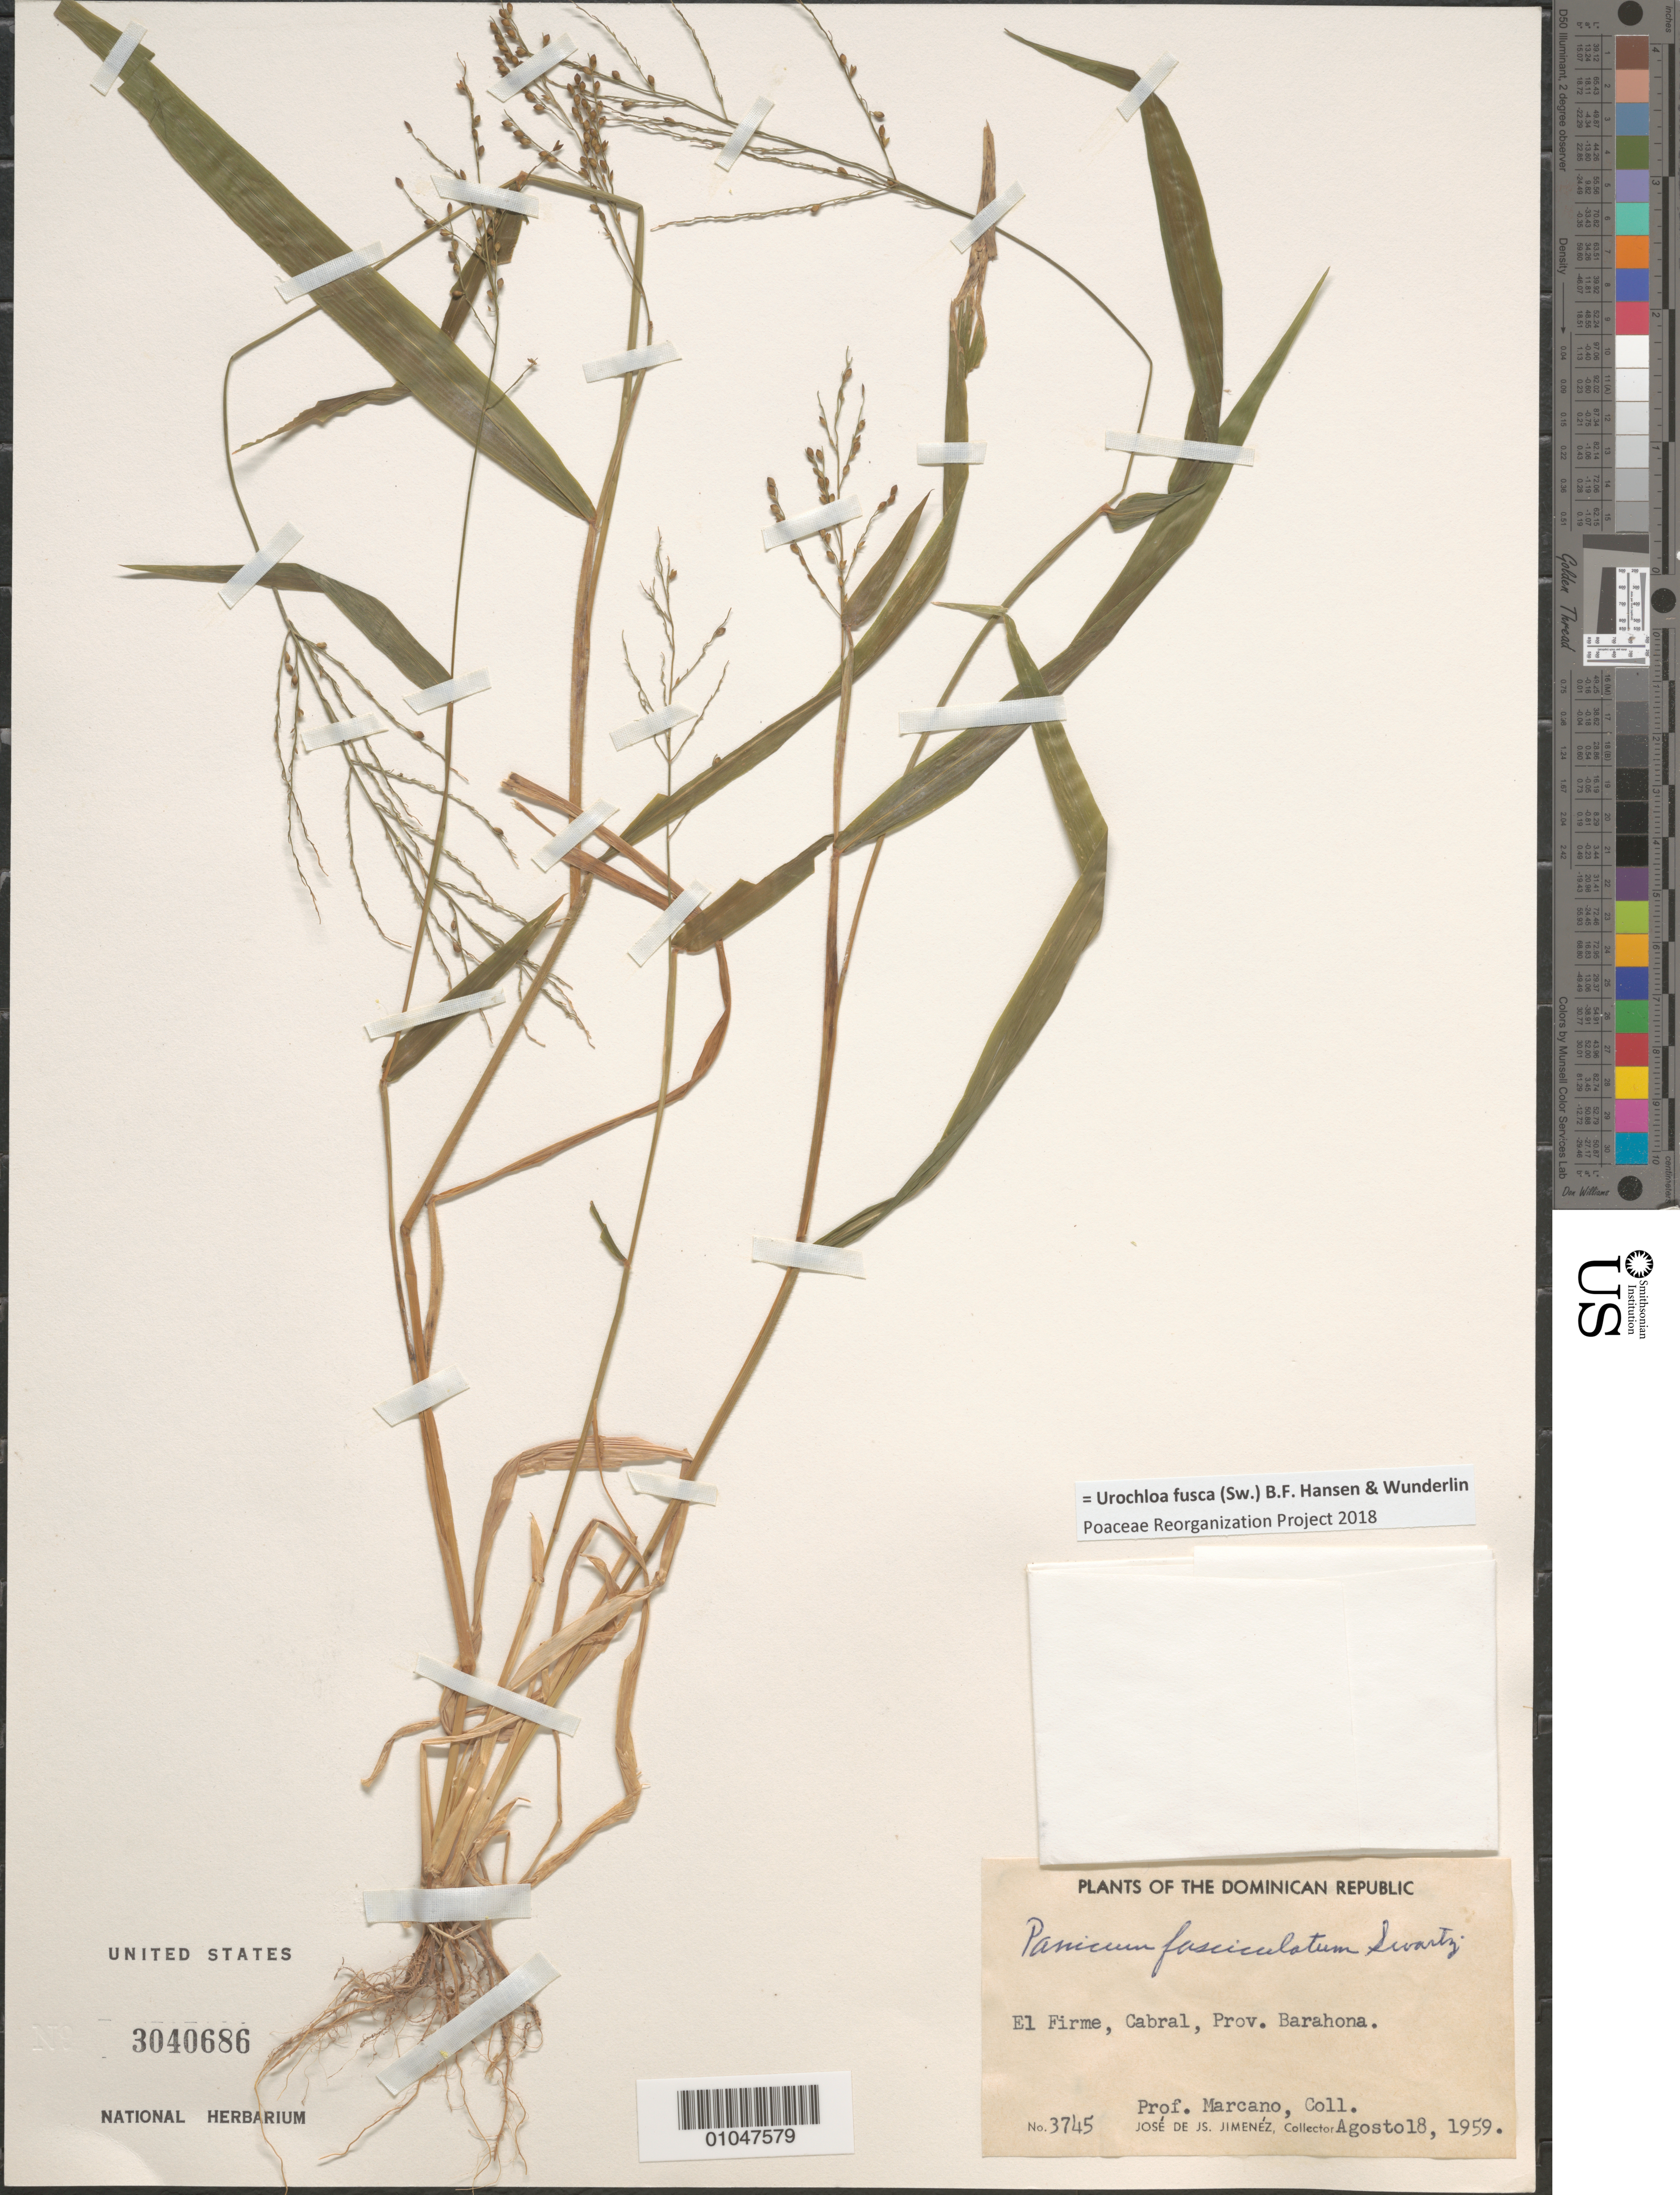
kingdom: Plantae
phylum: Tracheophyta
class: Liliopsida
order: Poales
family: Poaceae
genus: Panicum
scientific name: Panicum fasciculatum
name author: Sw.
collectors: E. J. Marcano F. & J. J. Jiménez Almonte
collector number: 3745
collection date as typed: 18 Aug 1959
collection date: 1959-08-18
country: Dominican Republic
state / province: Barahona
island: Hispaniola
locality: El Firme, Cabral,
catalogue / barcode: US 3040686